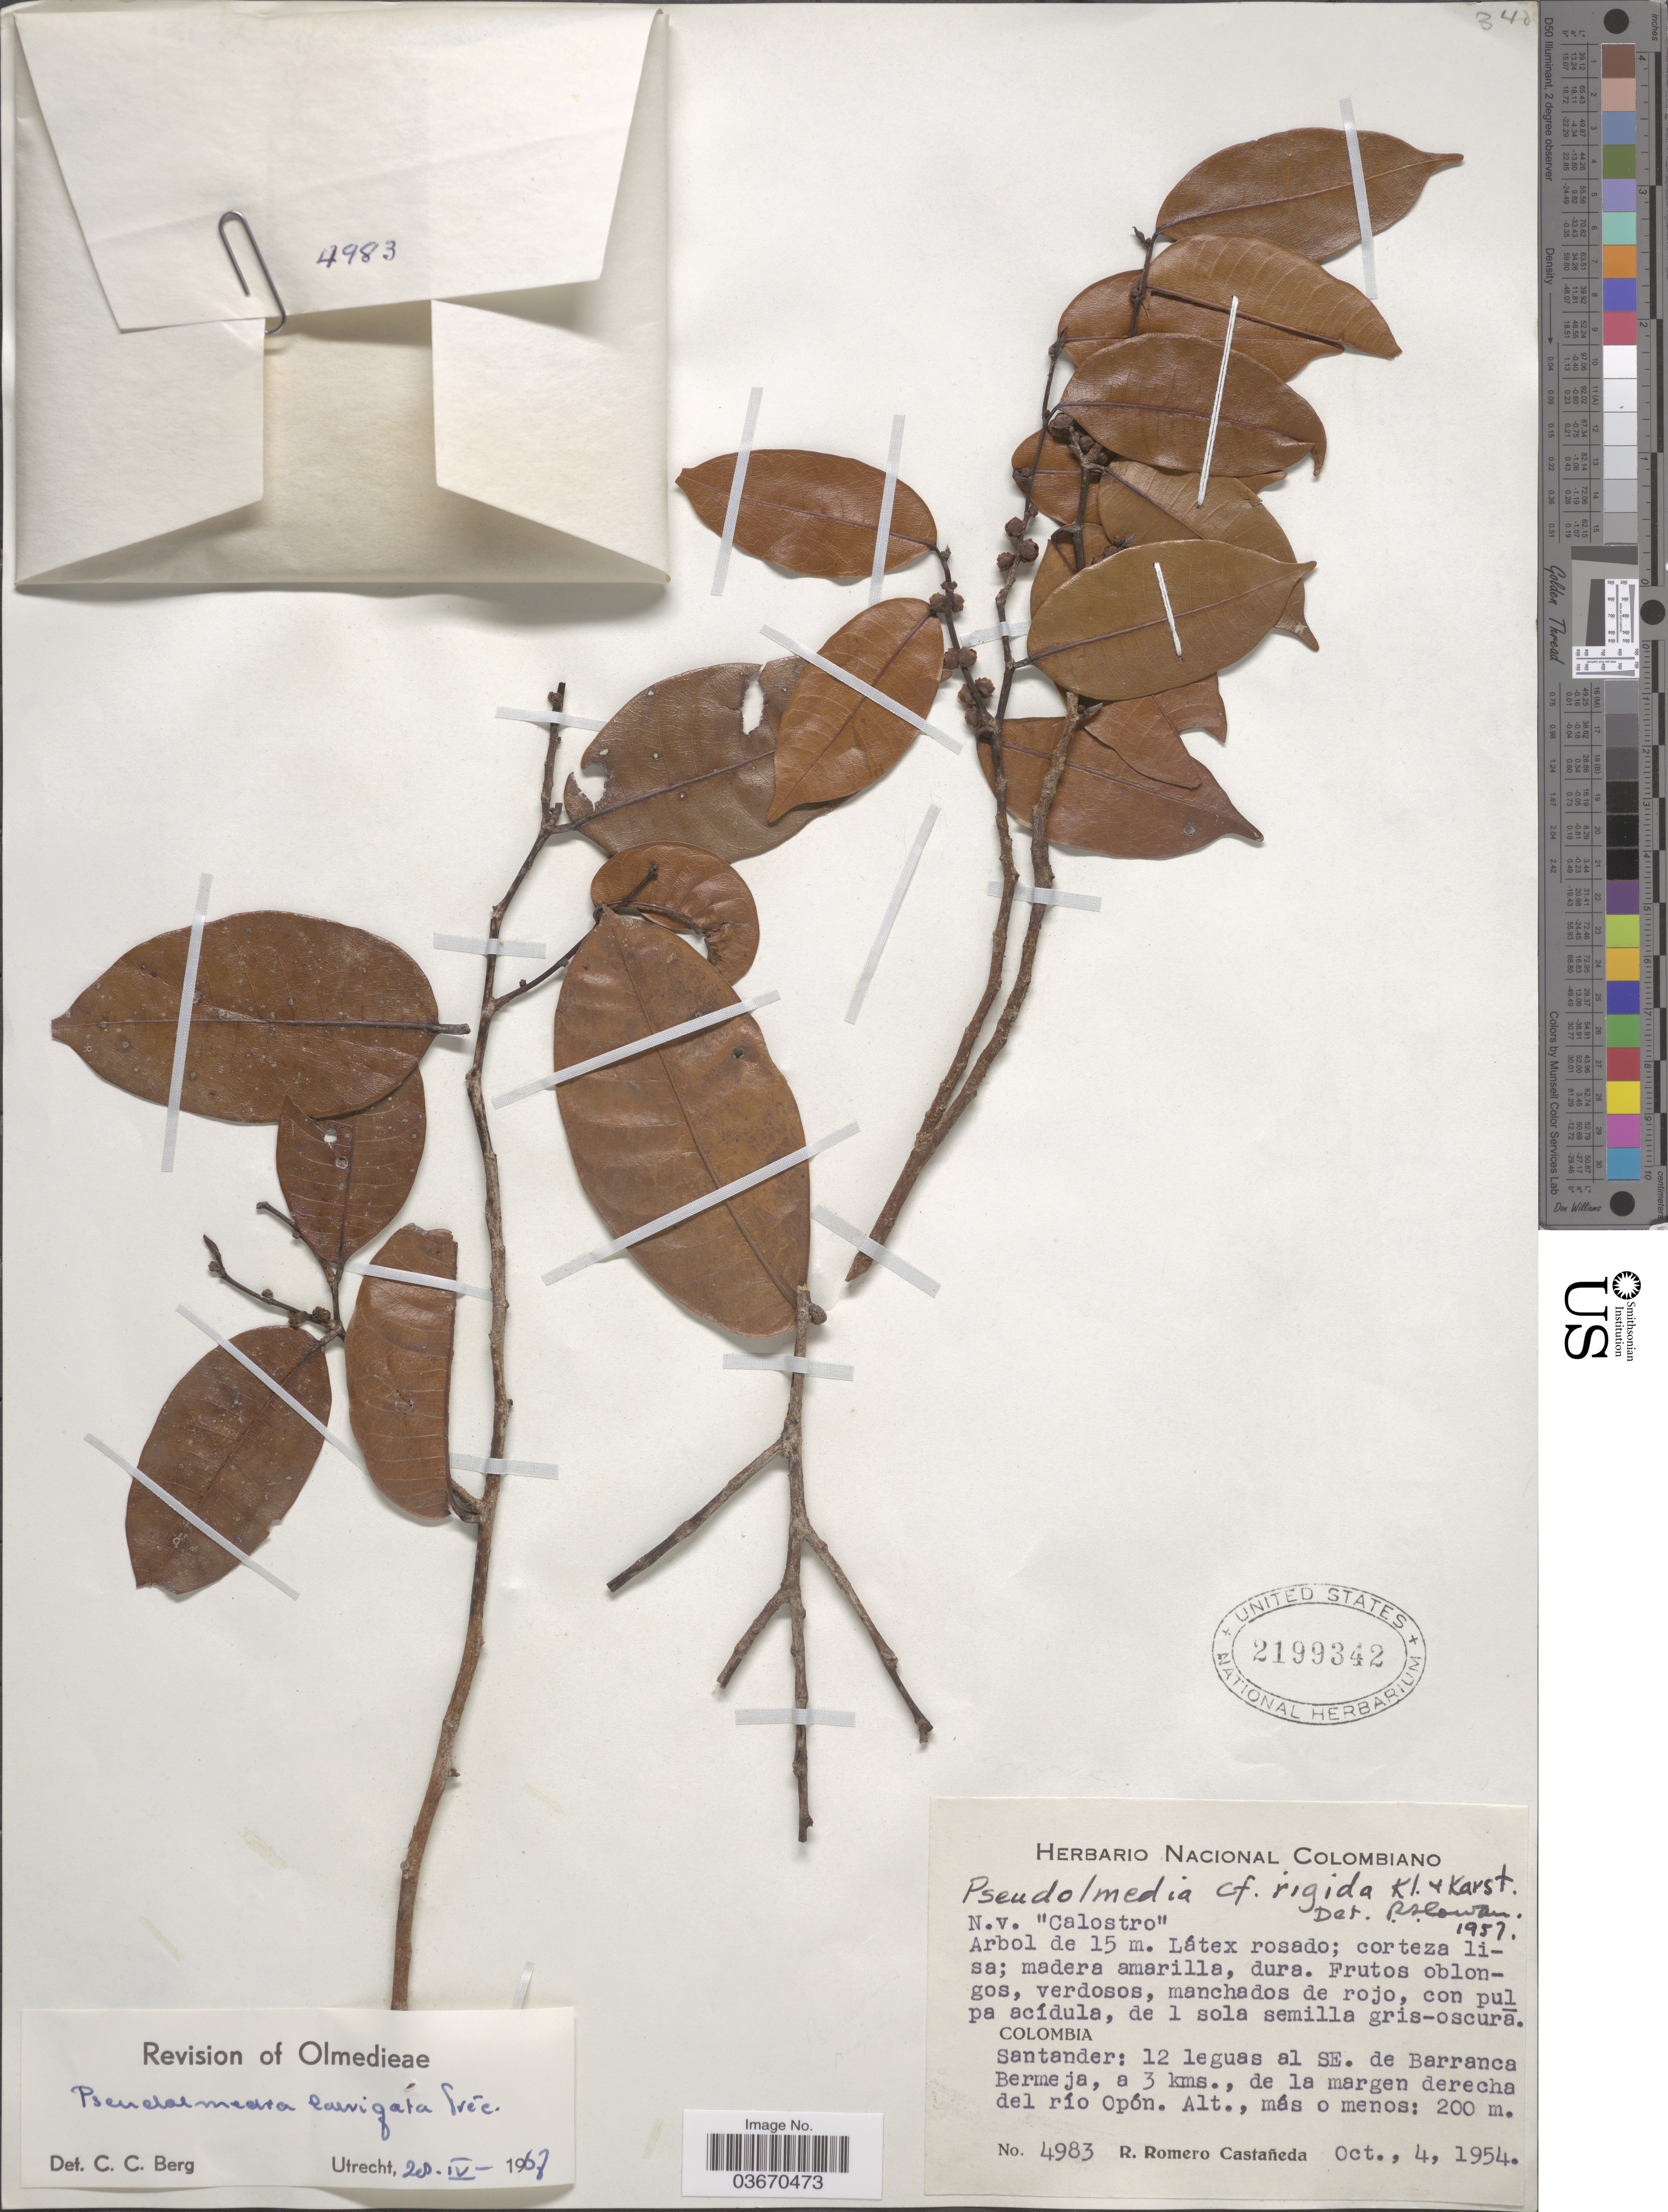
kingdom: Plantae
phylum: Tracheophyta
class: Magnoliopsida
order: Rosales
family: Moraceae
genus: Pseudolmedia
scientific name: Pseudolmedia laevigata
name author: Trécul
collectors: R. Romero Castañeda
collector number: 4983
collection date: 1954-10-04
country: Colombia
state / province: Santander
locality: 12 leguas al SE. de Barranca Bermeja, a 3 kms., de la margen derecha del río Opón.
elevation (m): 200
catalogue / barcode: US 2199342